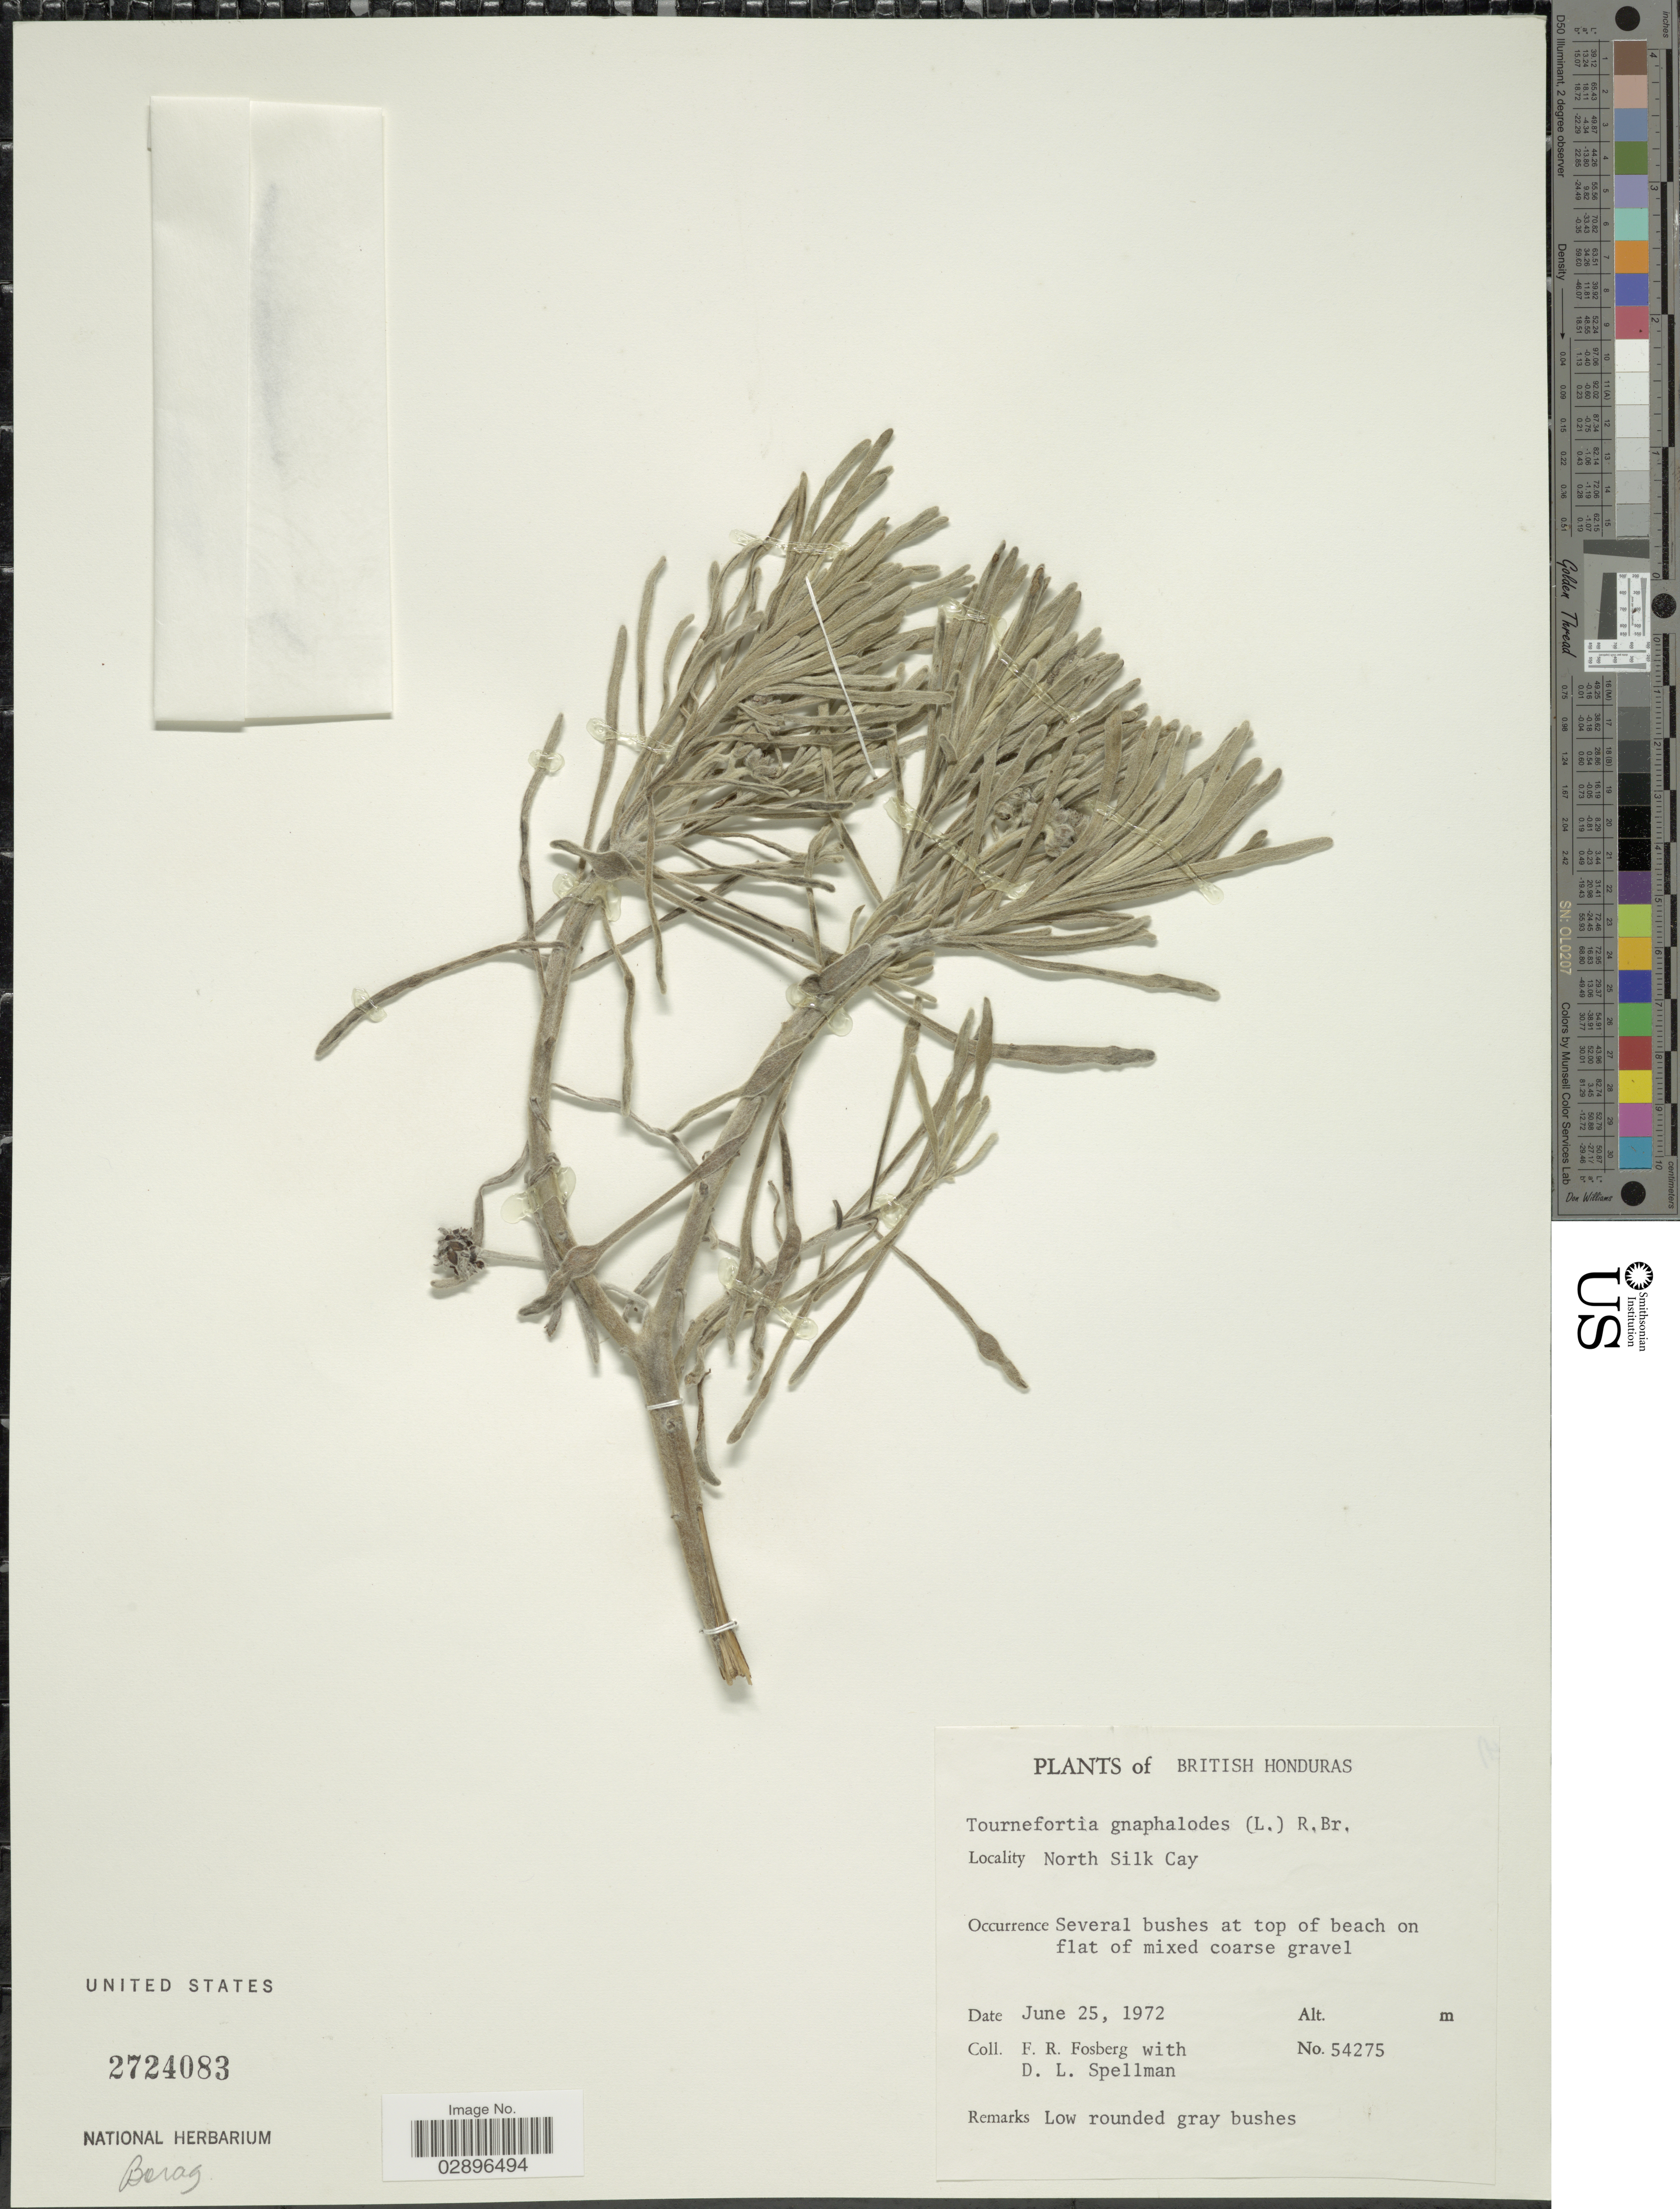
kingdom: Plantae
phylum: Tracheophyta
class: Magnoliopsida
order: Boraginales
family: Heliotropiaceae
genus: Tournefortia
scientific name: Tournefortia gnaphalodes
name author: (L.) R. Br.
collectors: F. R. Fosberg & D. L. Spellman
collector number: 54275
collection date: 1972-06-25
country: Belize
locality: British Honduras. North Silk Cay.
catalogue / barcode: US 2724083